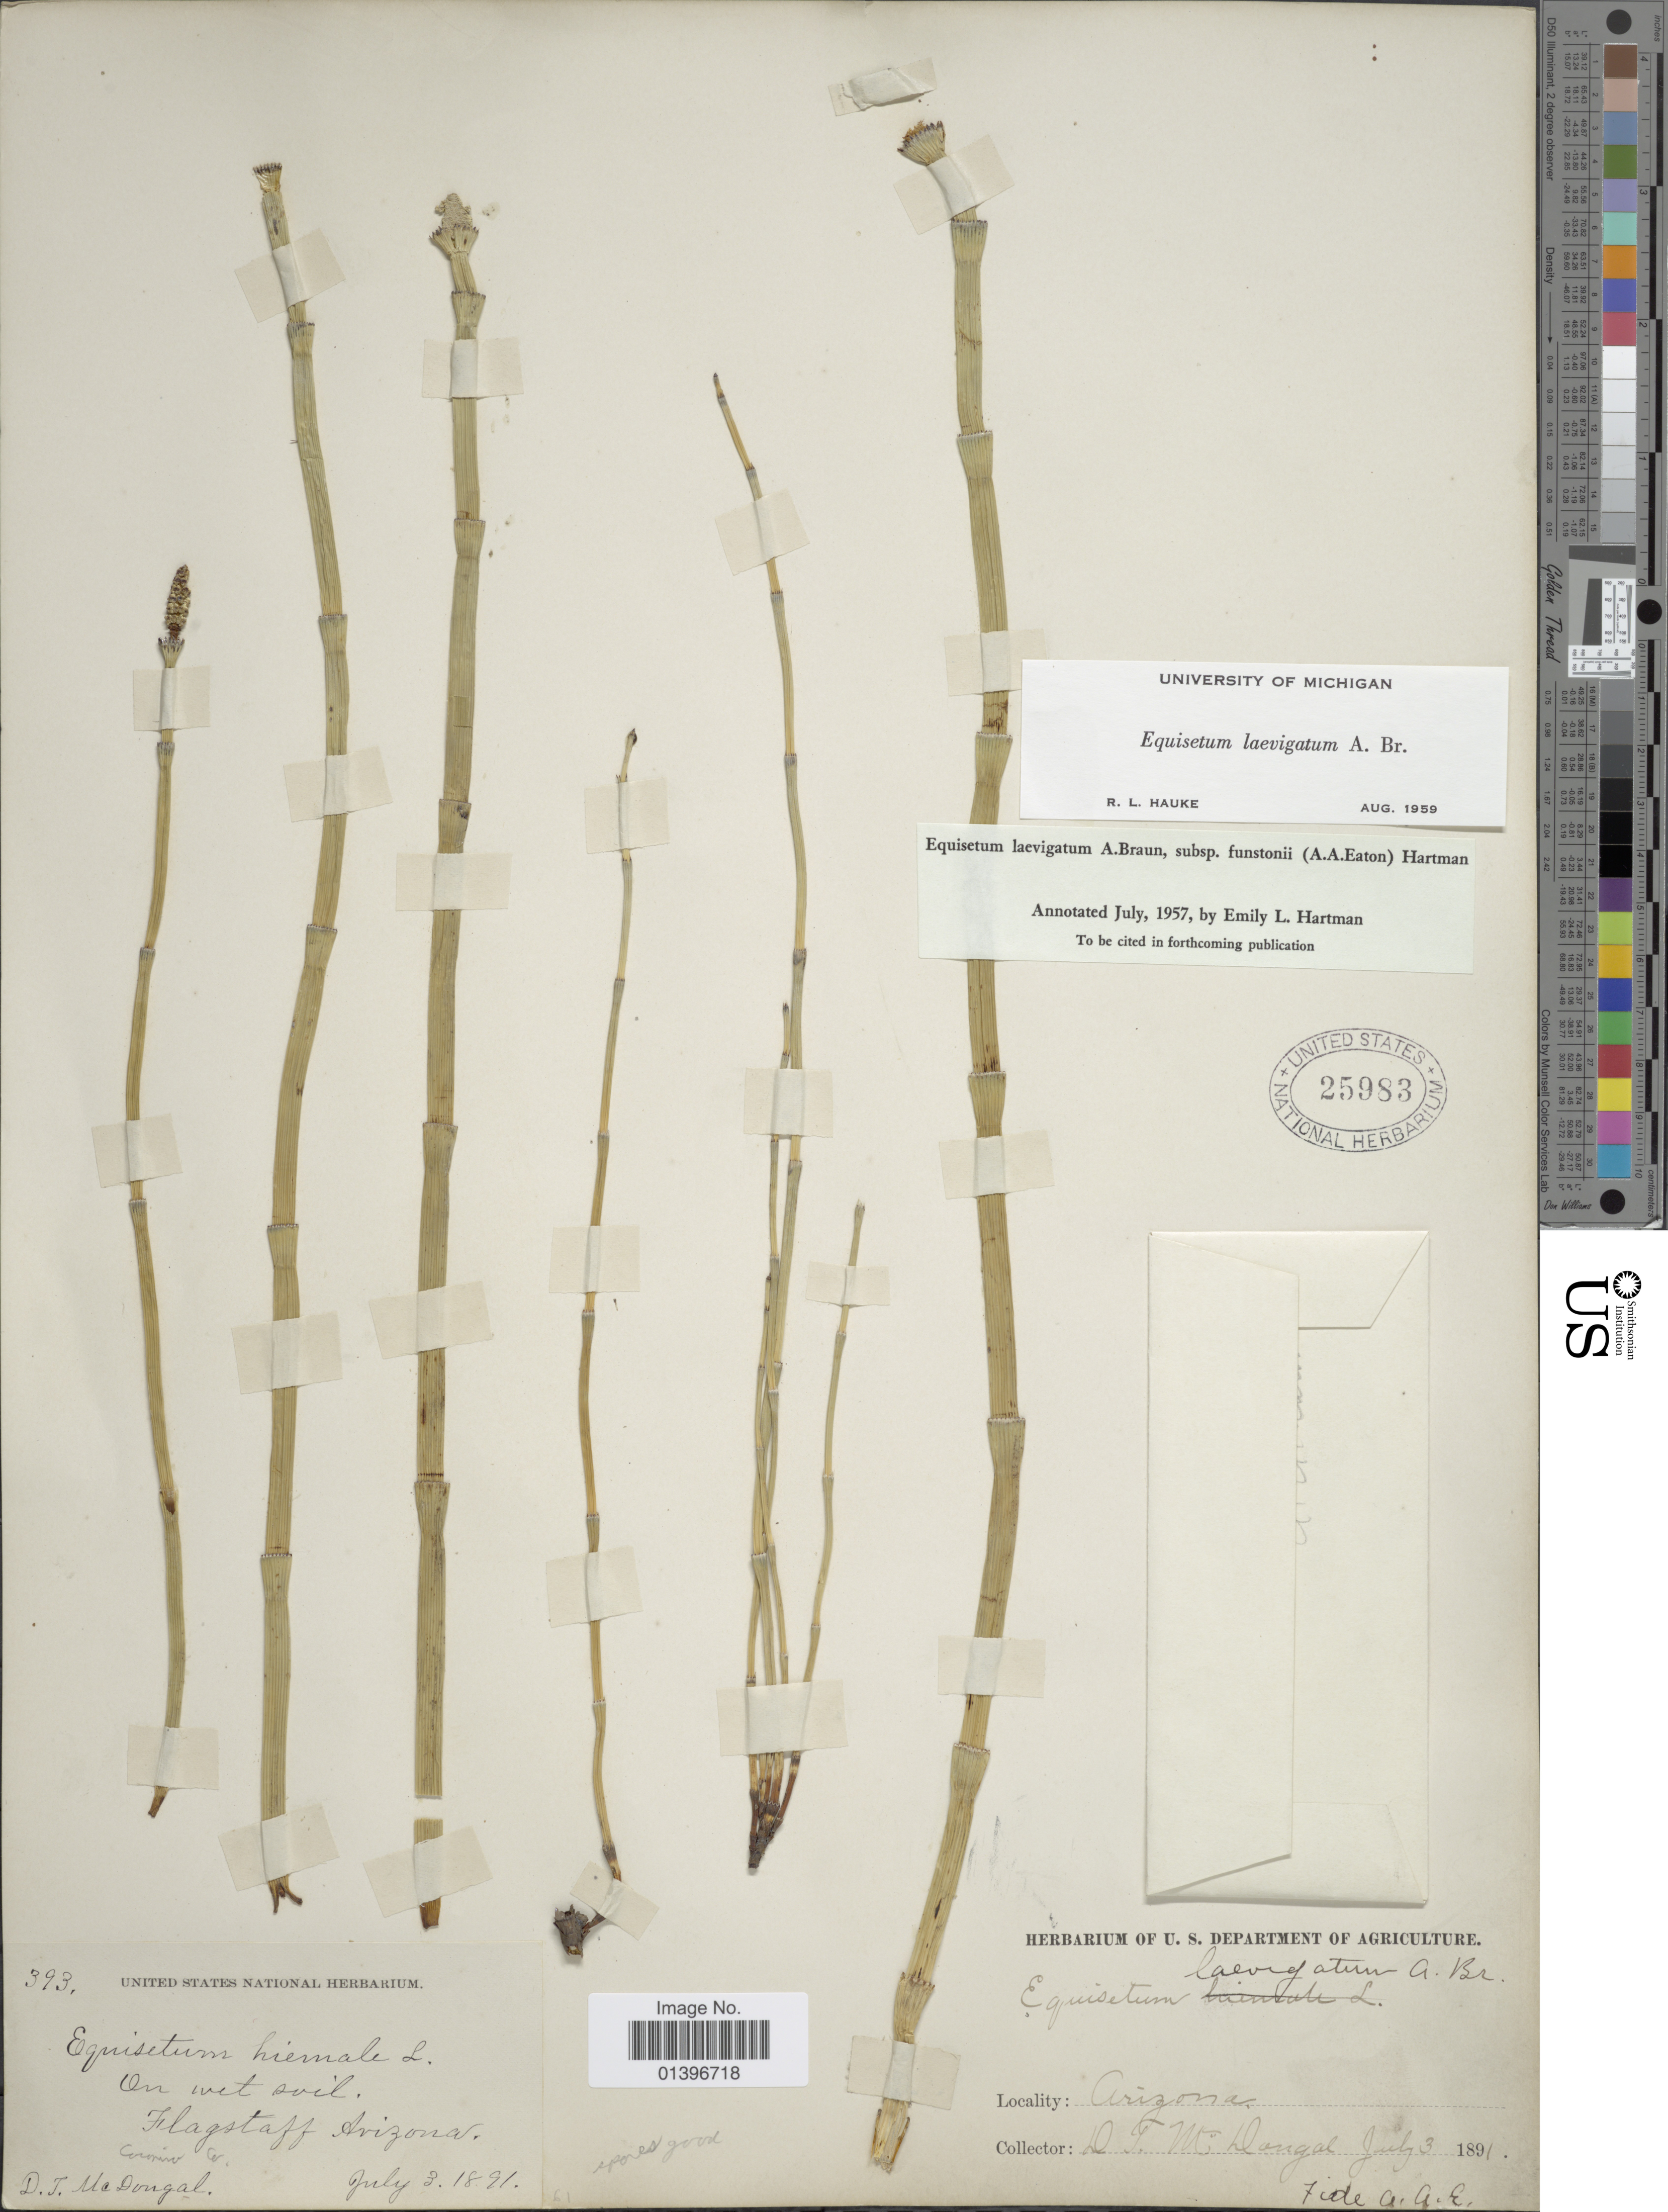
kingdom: Plantae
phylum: Tracheophyta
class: Polypodiopsida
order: Equisetales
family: Equisetaceae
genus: Equisetum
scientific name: Equisetum laevigatum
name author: A. Braun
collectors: D. McDougal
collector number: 393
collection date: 1891-07-03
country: United States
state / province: Arizona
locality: Flagstaff Arizona, Coconino Co.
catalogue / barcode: US 25983